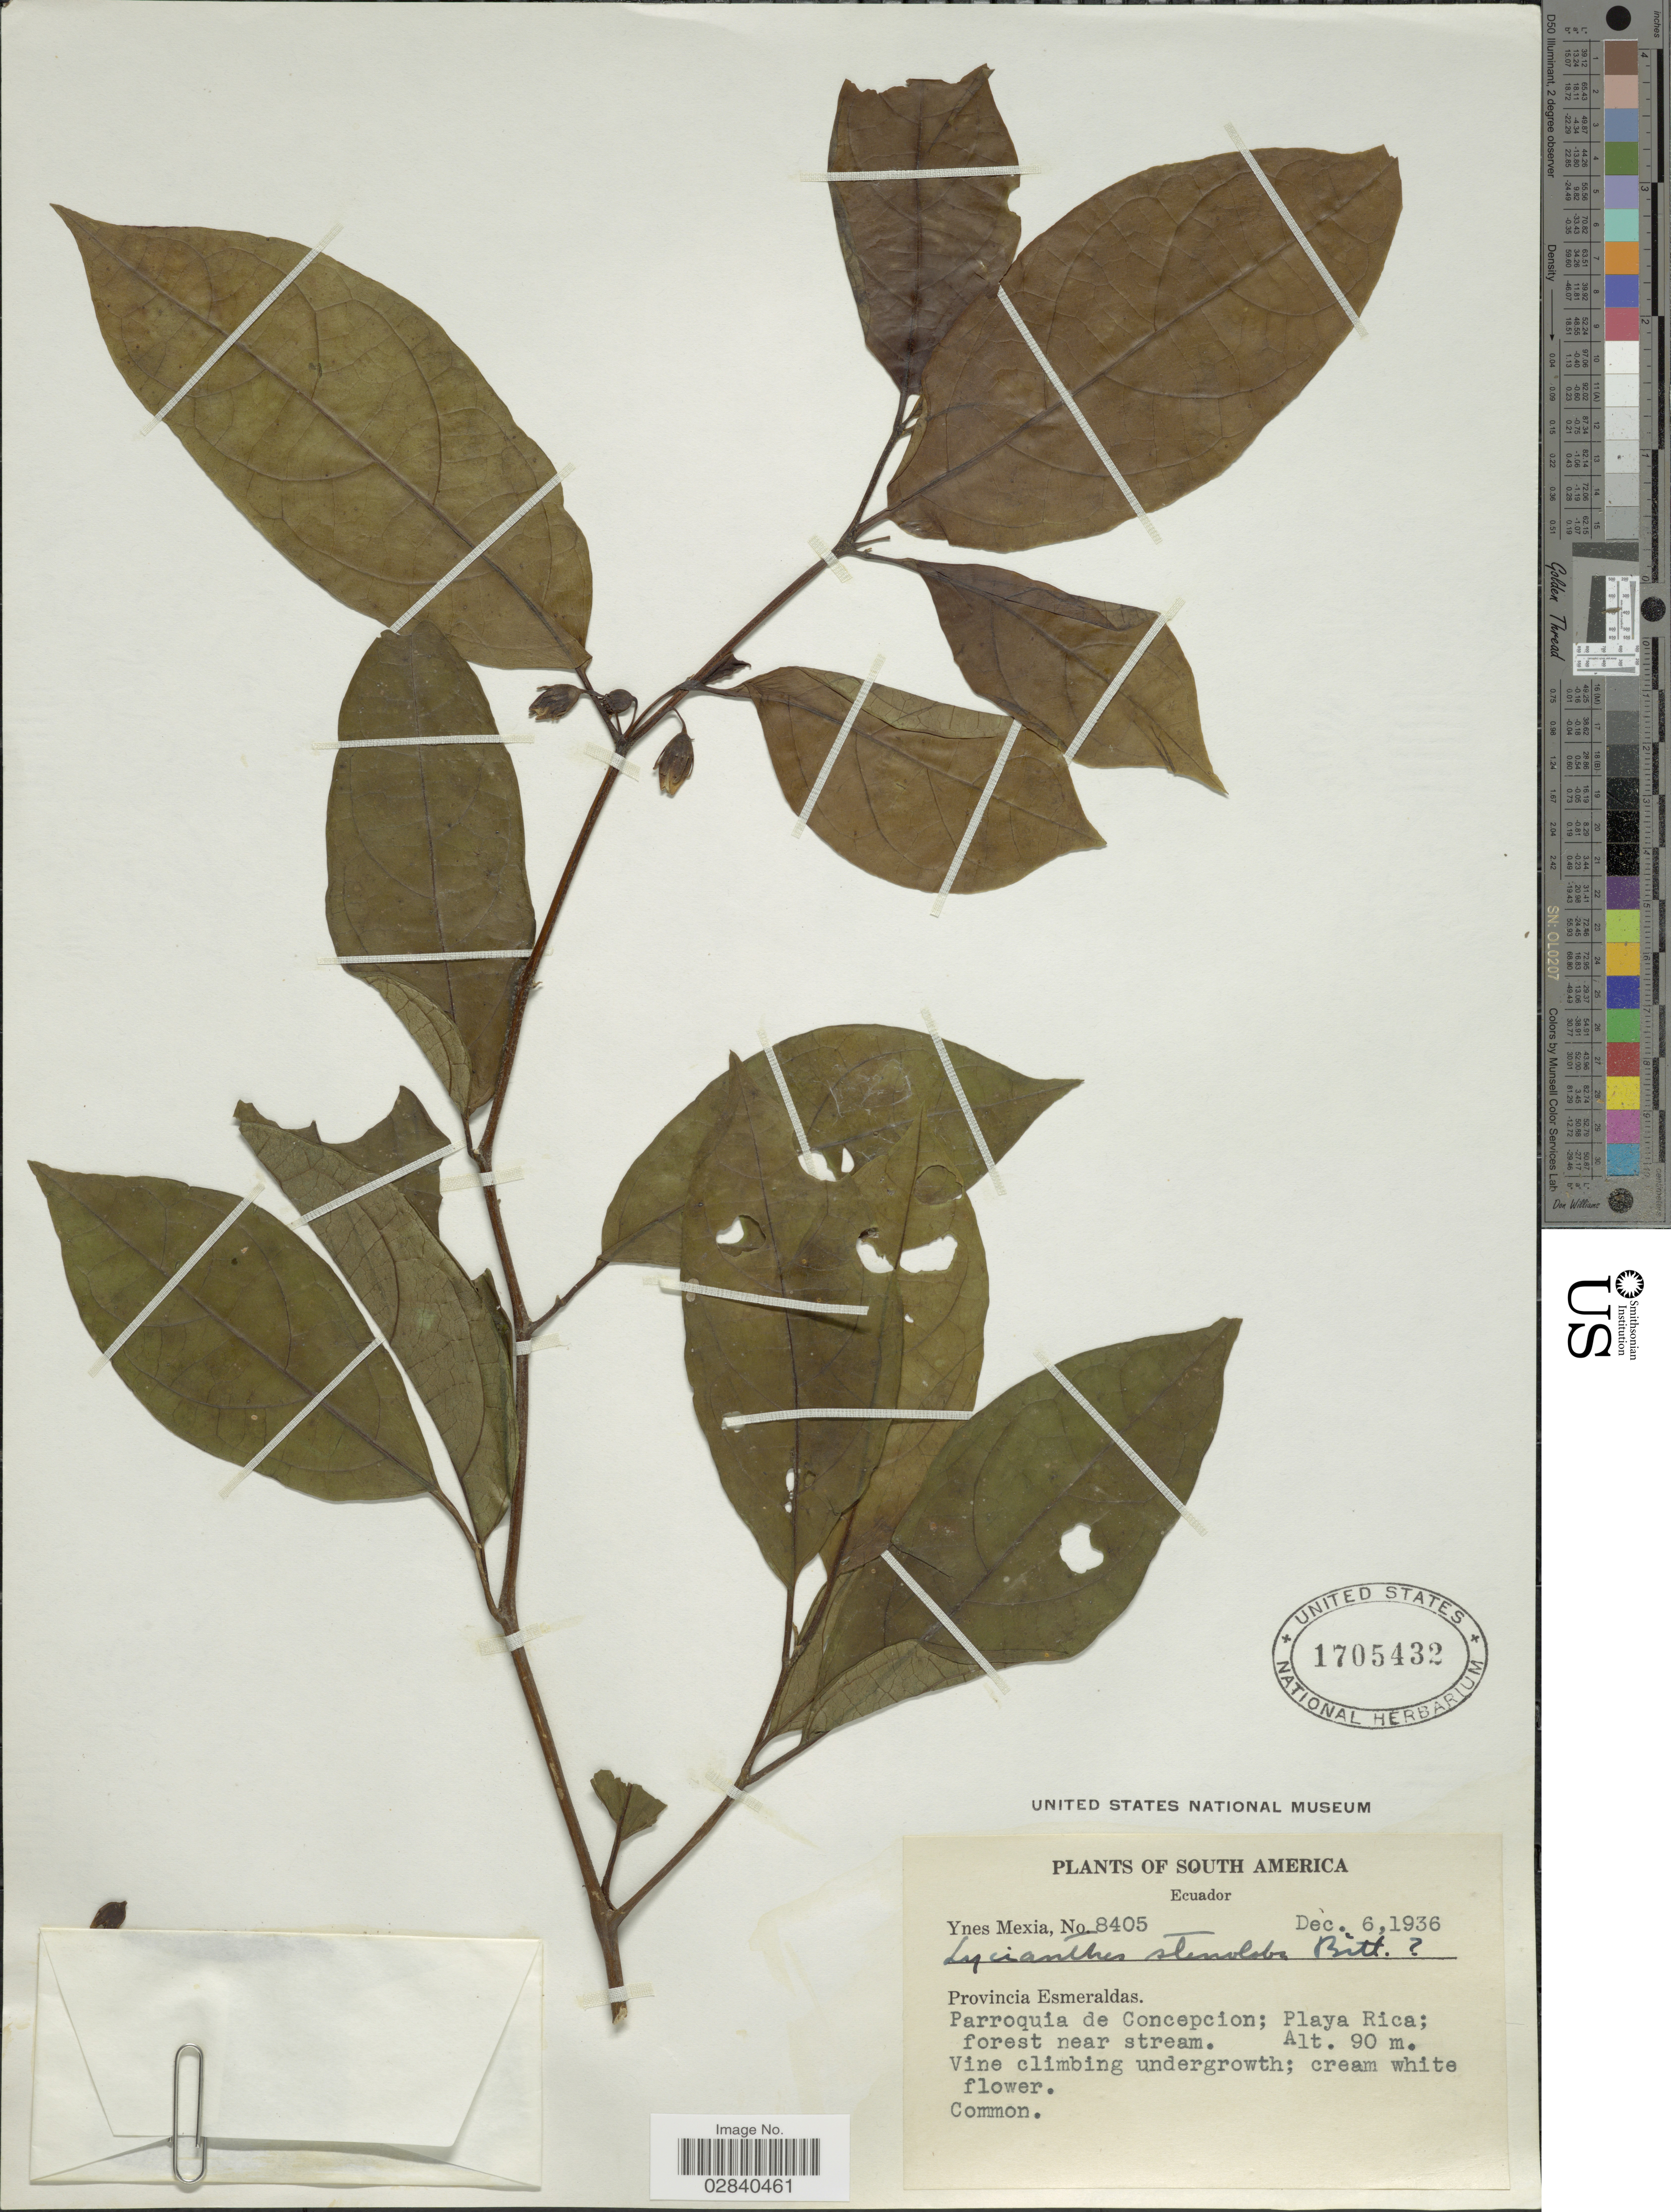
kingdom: Plantae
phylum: Tracheophyta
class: Magnoliopsida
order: Solanales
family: Solanaceae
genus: Lycianthes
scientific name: Lycianthes stenoloba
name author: (Van Heurck & Müll. Arg.) Bitter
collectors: Y. Mexia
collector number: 8405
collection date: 1936-12-06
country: Ecuador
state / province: Esmeraldas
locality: Provincia Esmeraldas, Parroquia de Concepcion; Playa Rica; forest near stream.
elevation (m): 90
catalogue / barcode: US 1705432